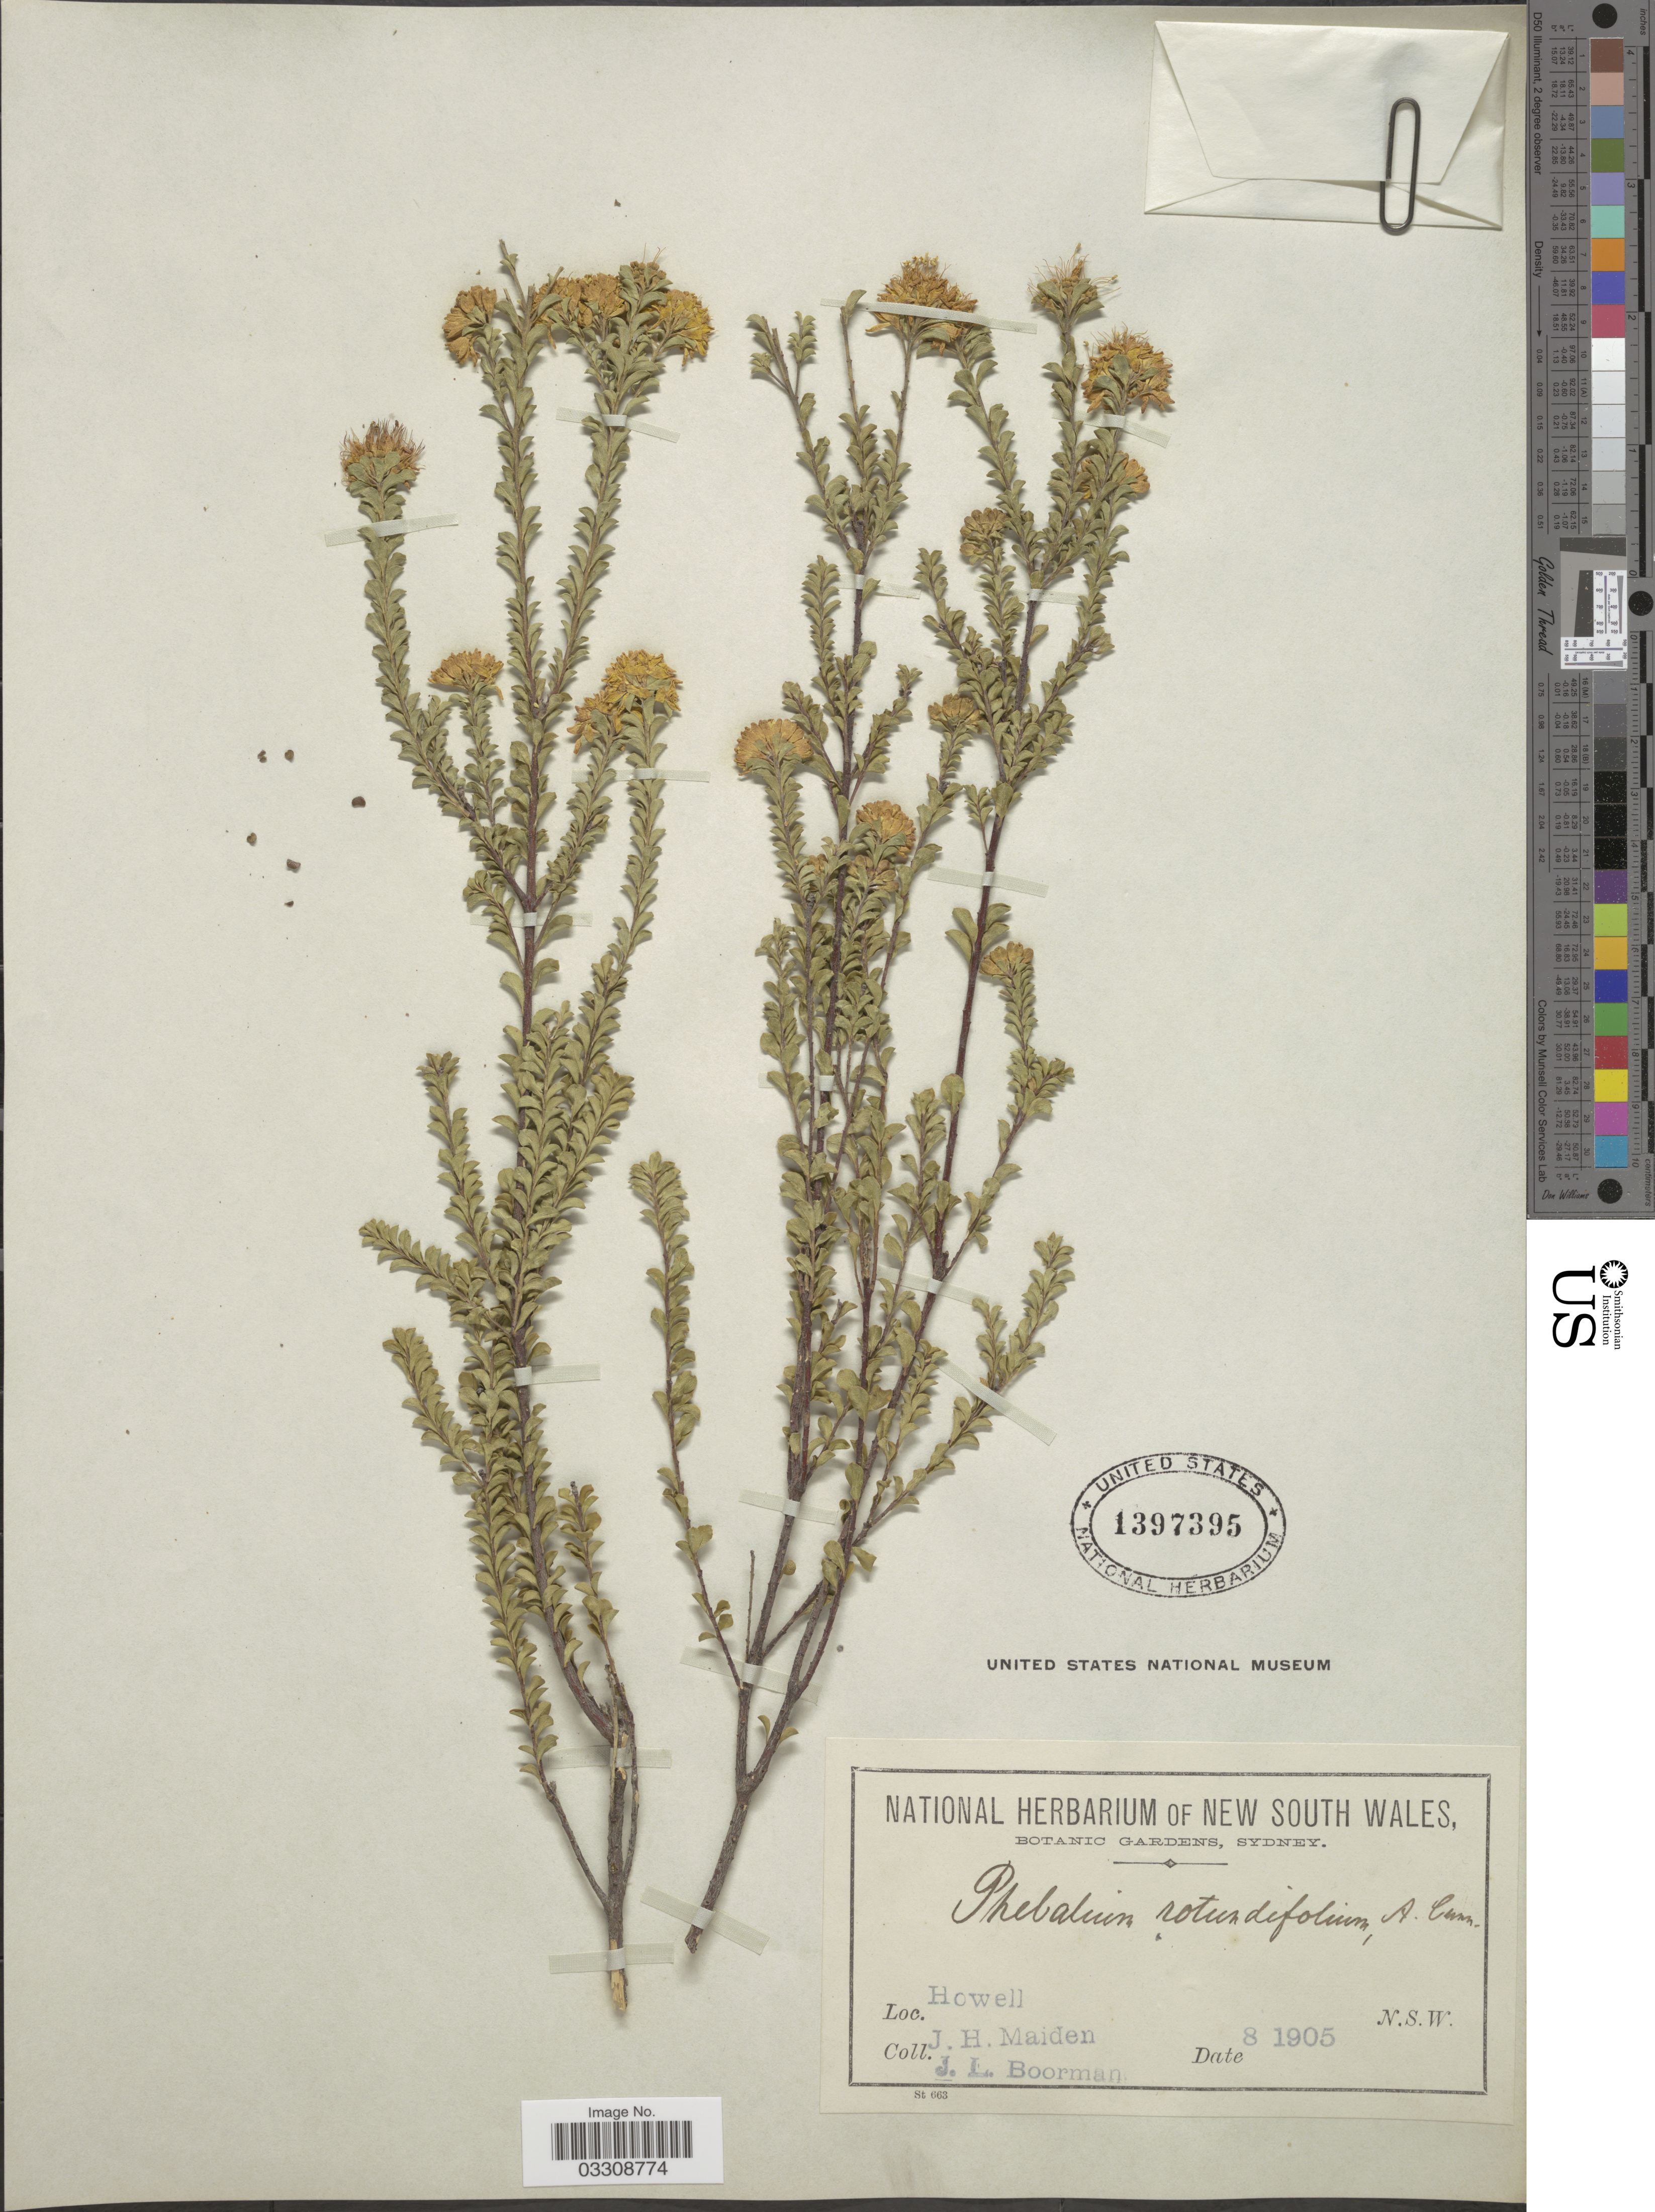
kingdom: Plantae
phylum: Tracheophyta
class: Magnoliopsida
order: Sapindales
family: Rutaceae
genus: Leionema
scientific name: Leionema rotundifolium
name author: (A. Cunn. ex Endl.) Paul G. Wilson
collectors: J. Maiden & J. Boorman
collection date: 1905-08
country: Australia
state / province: New South Wales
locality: Howell.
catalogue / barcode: US 1397395